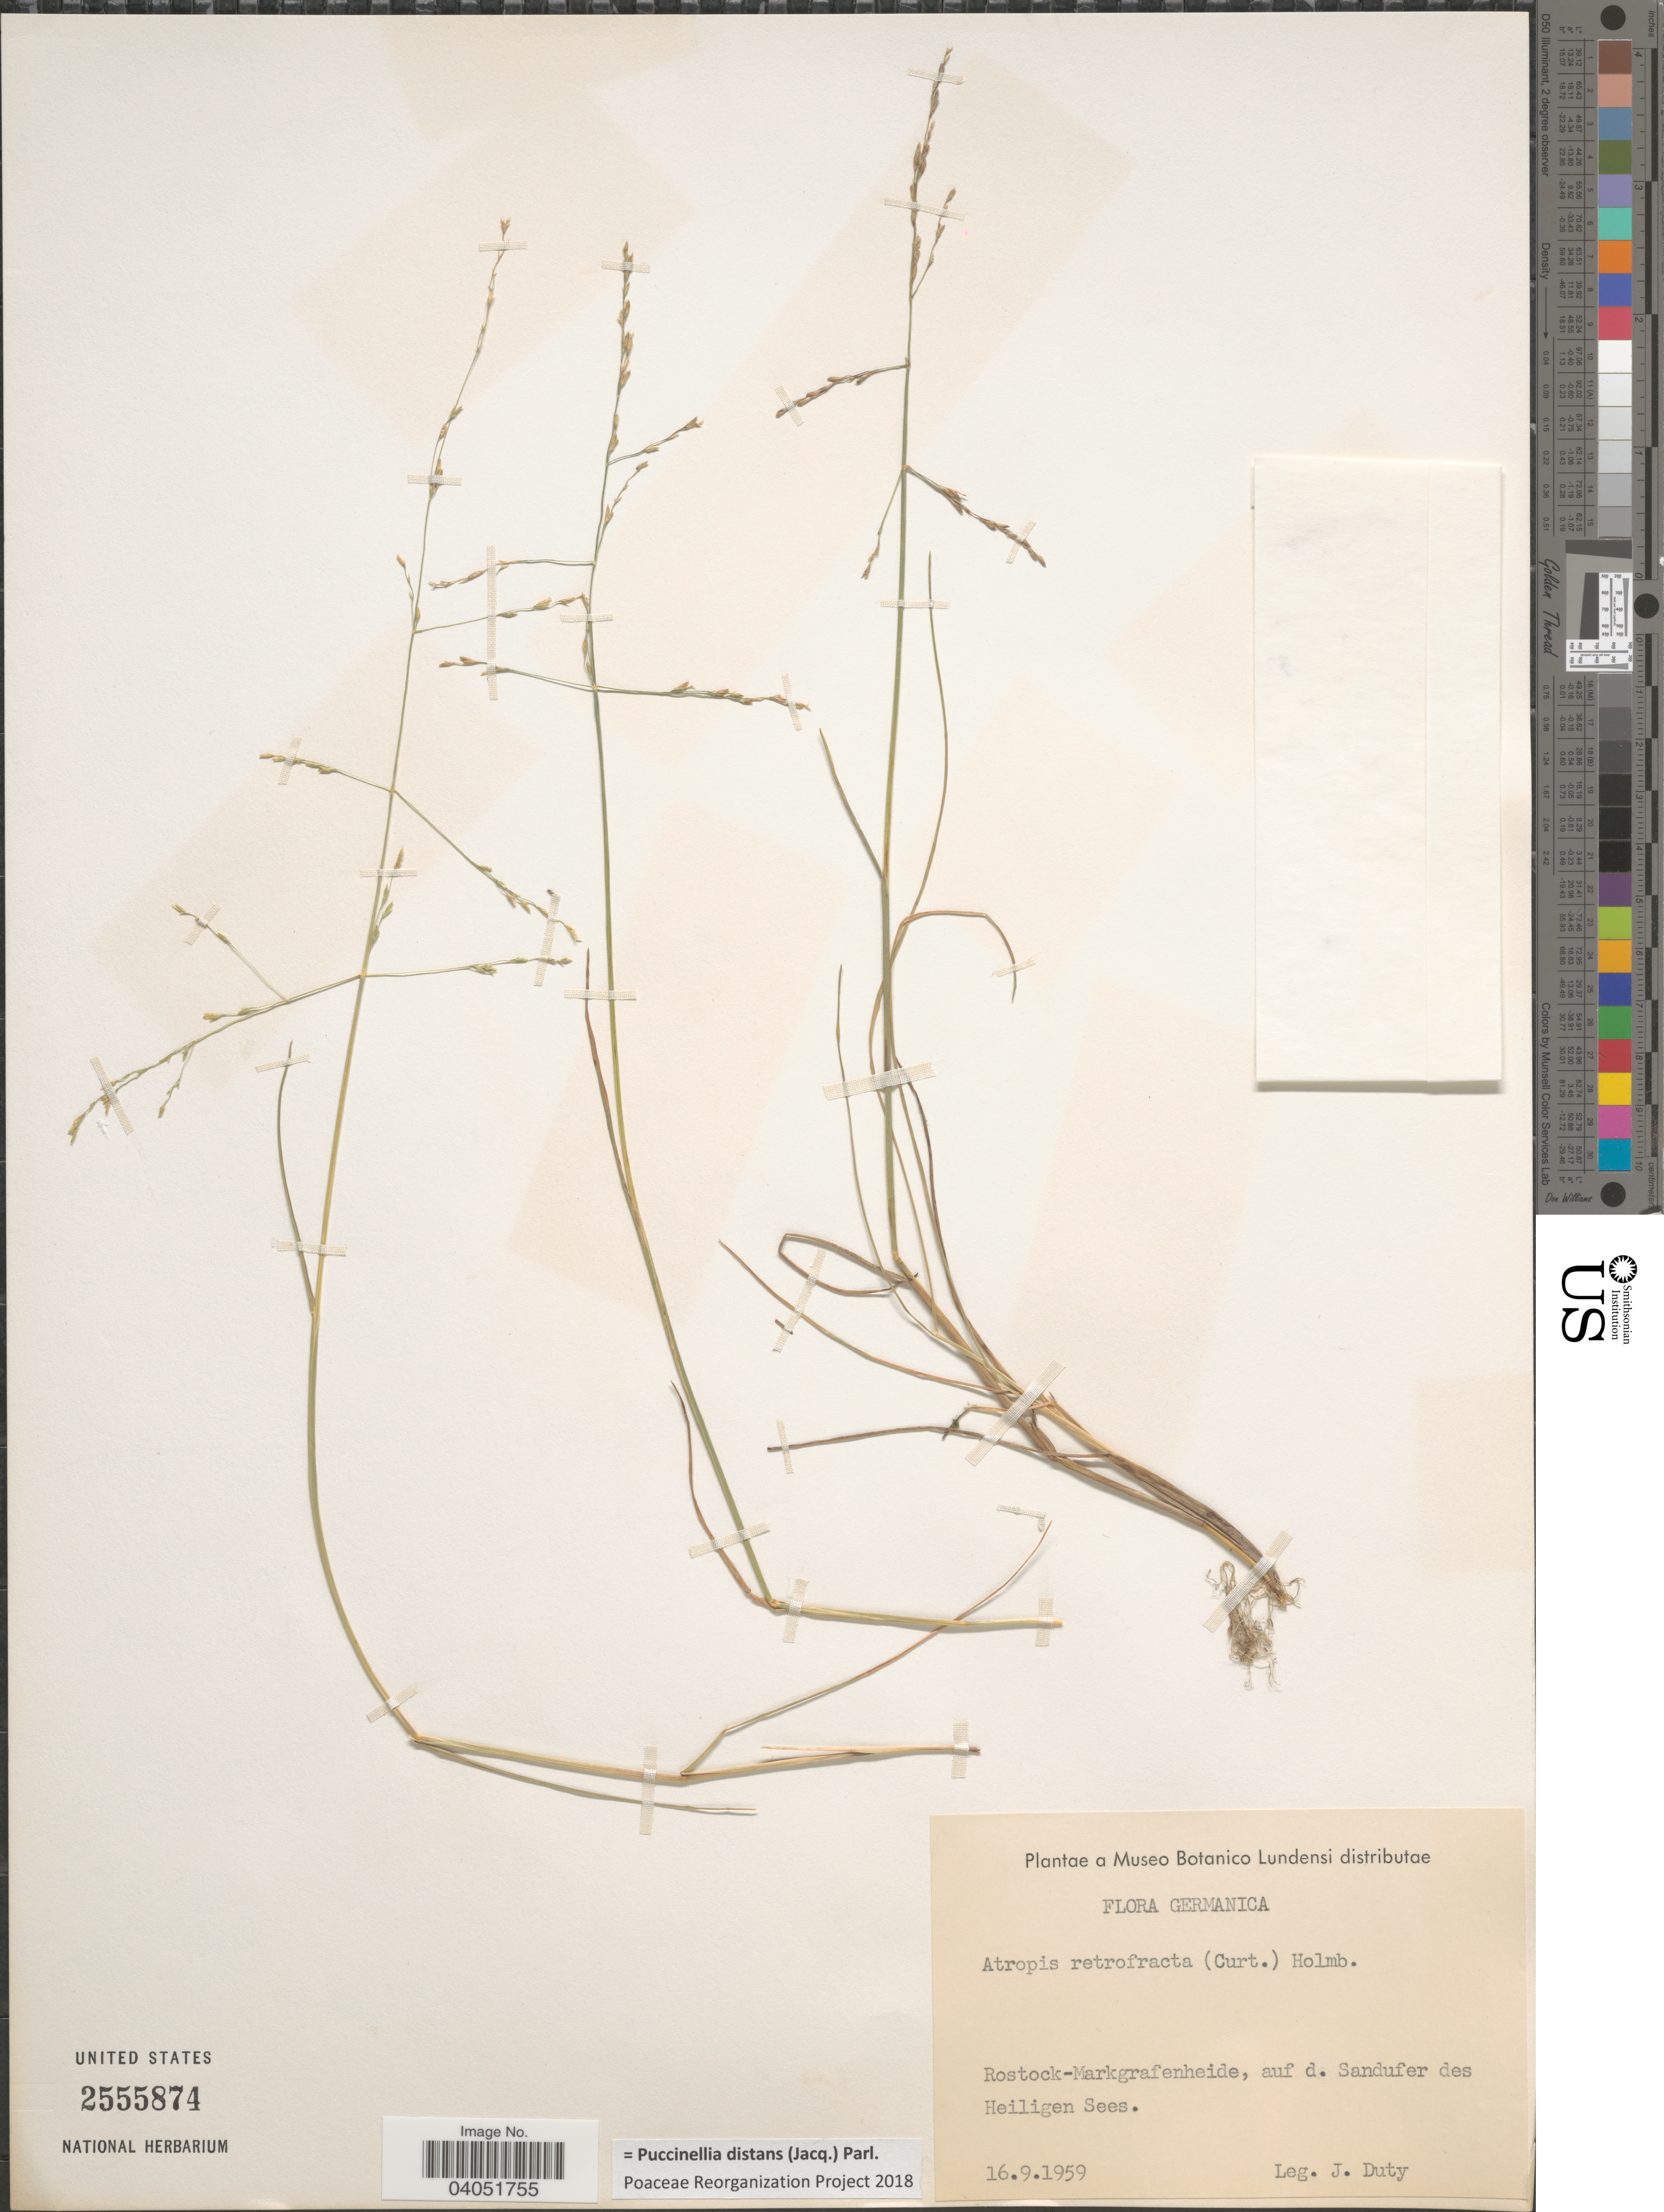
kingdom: Plantae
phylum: Tracheophyta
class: Liliopsida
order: Poales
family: Poaceae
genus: Puccinellia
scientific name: Puccinellia distans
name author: (Jacq.) Parl.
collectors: J. Duty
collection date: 1959-09-16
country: Germany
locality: Rostock-Markgrafenheide, auf d. Sandufer des Heiligen Sees.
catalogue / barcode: US 2555874